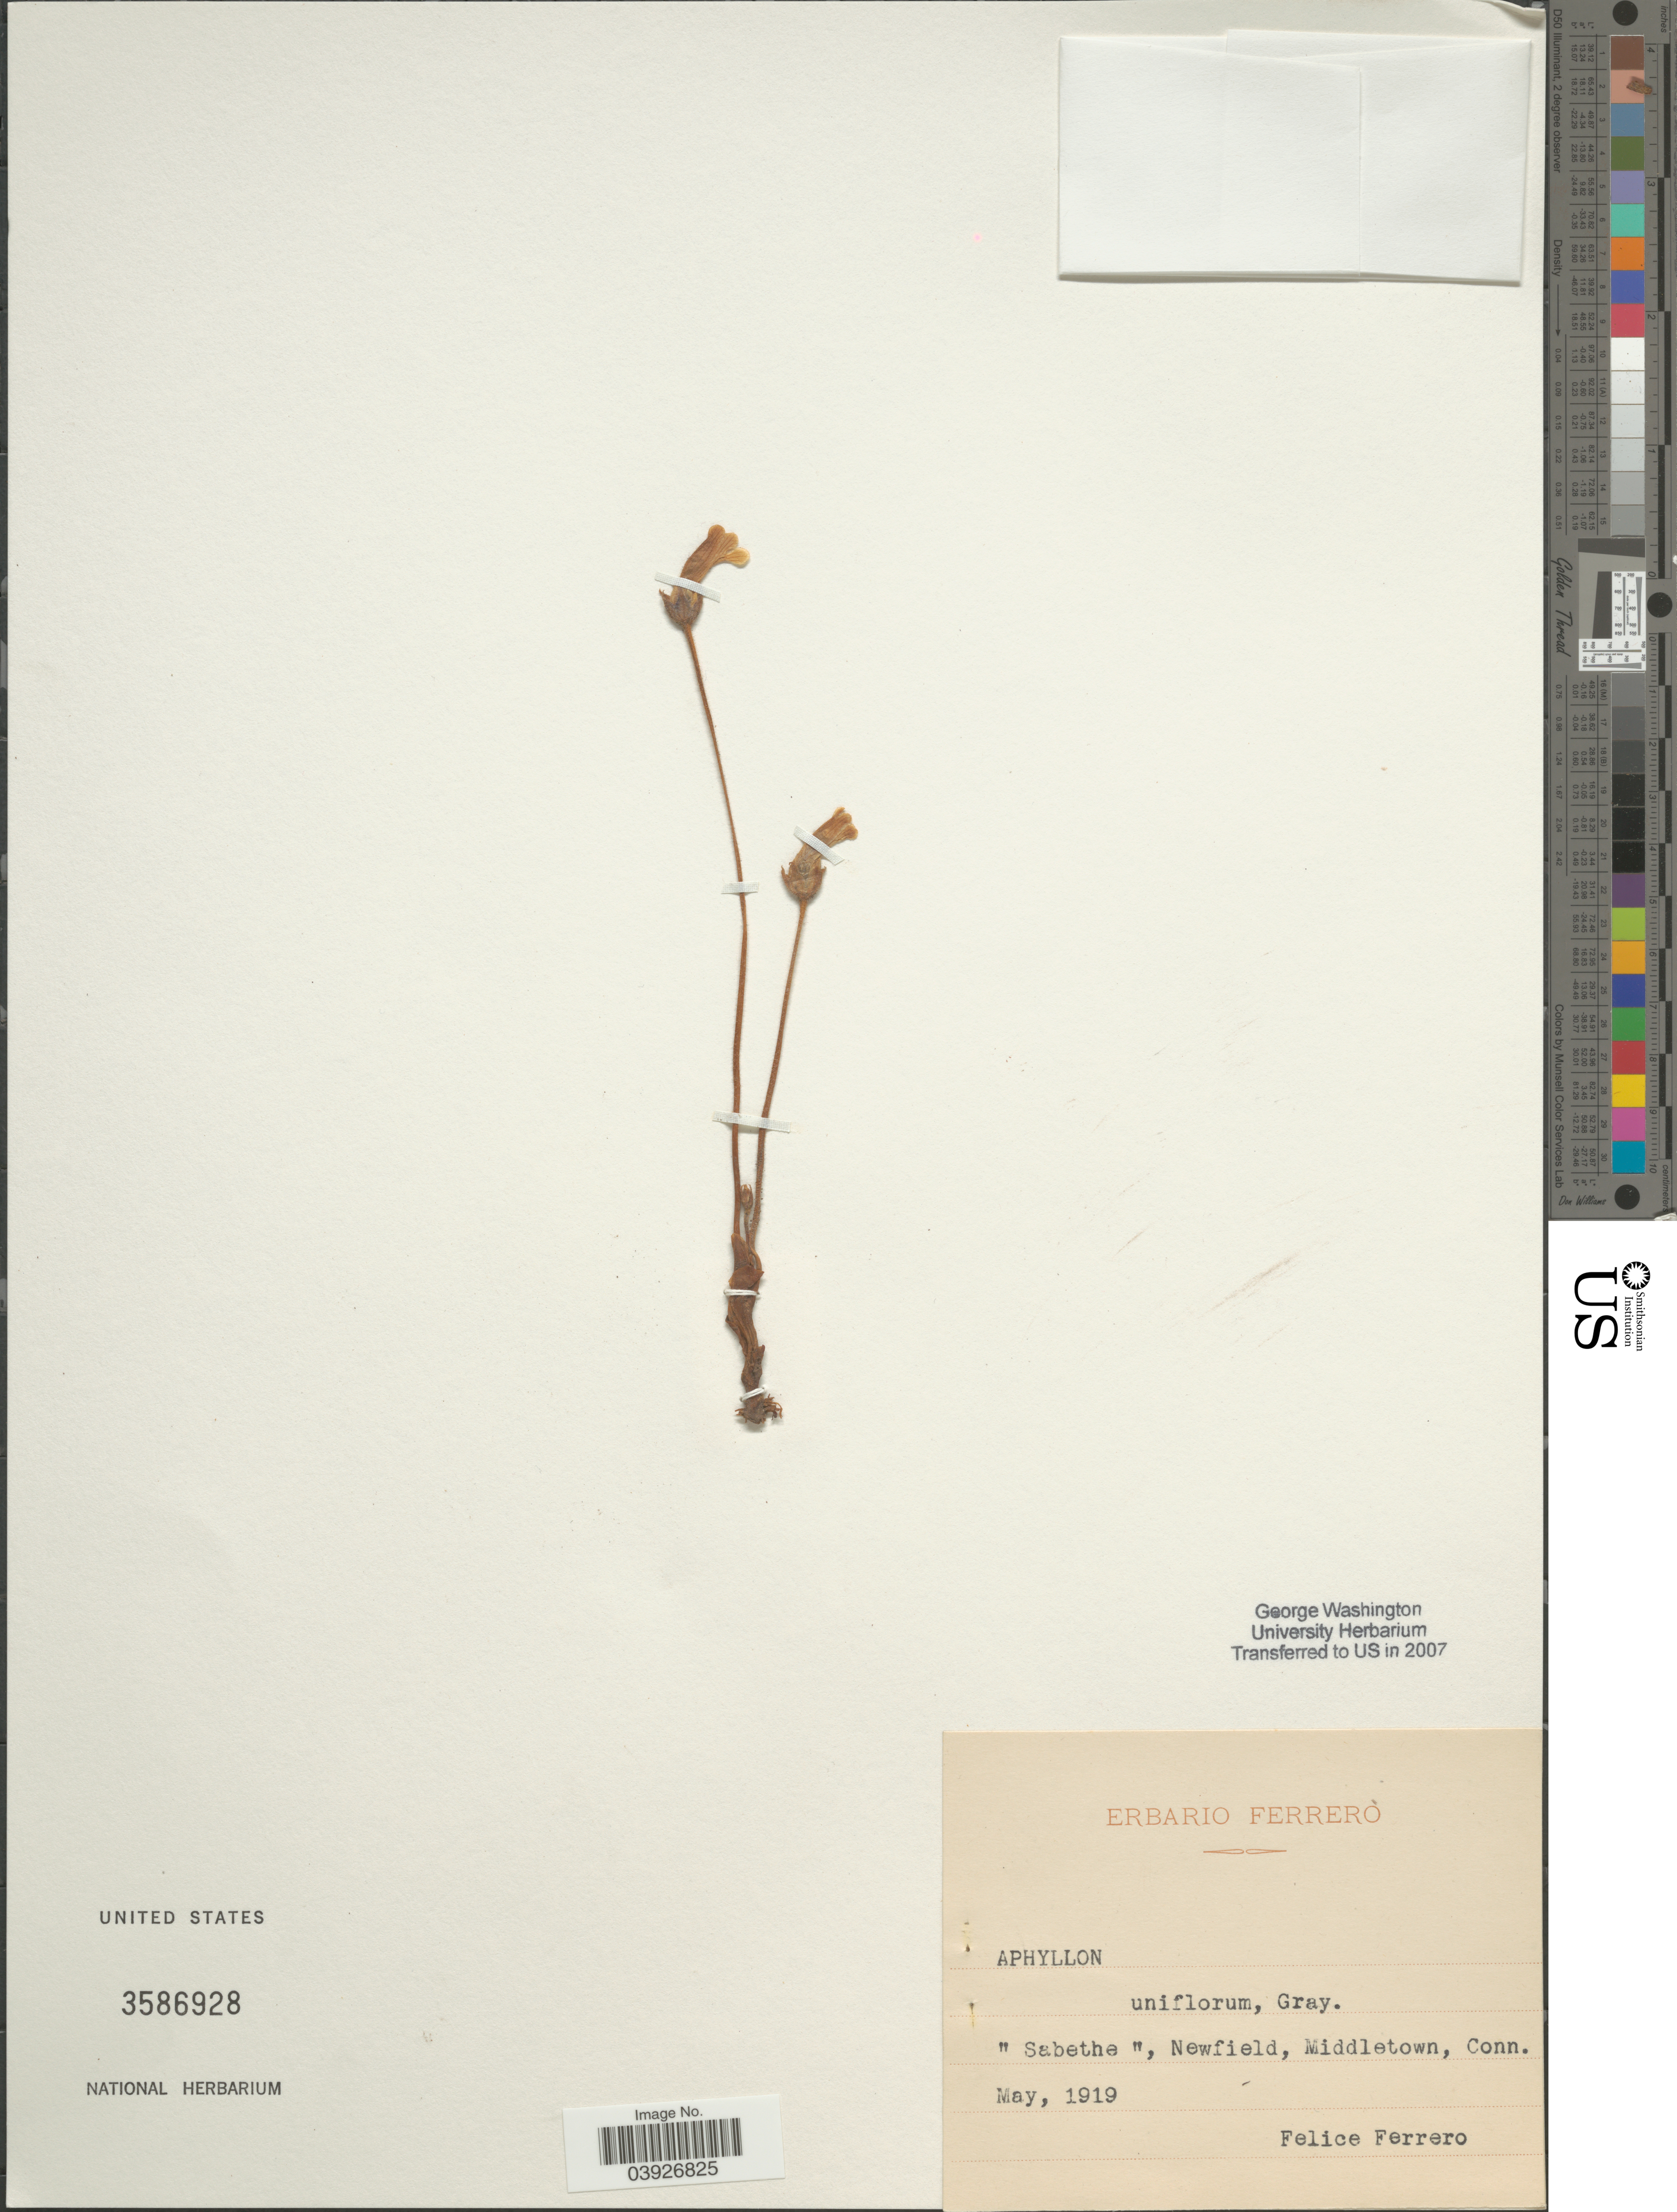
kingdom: Plantae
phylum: Tracheophyta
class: Magnoliopsida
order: Lamiales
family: Orobanchaceae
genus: Aphyllon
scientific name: Aphyllon uniflorum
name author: A. Gray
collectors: F. Ferrero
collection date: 1919-05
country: United States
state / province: Connecticut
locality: Sabethe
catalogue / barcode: US 3586928